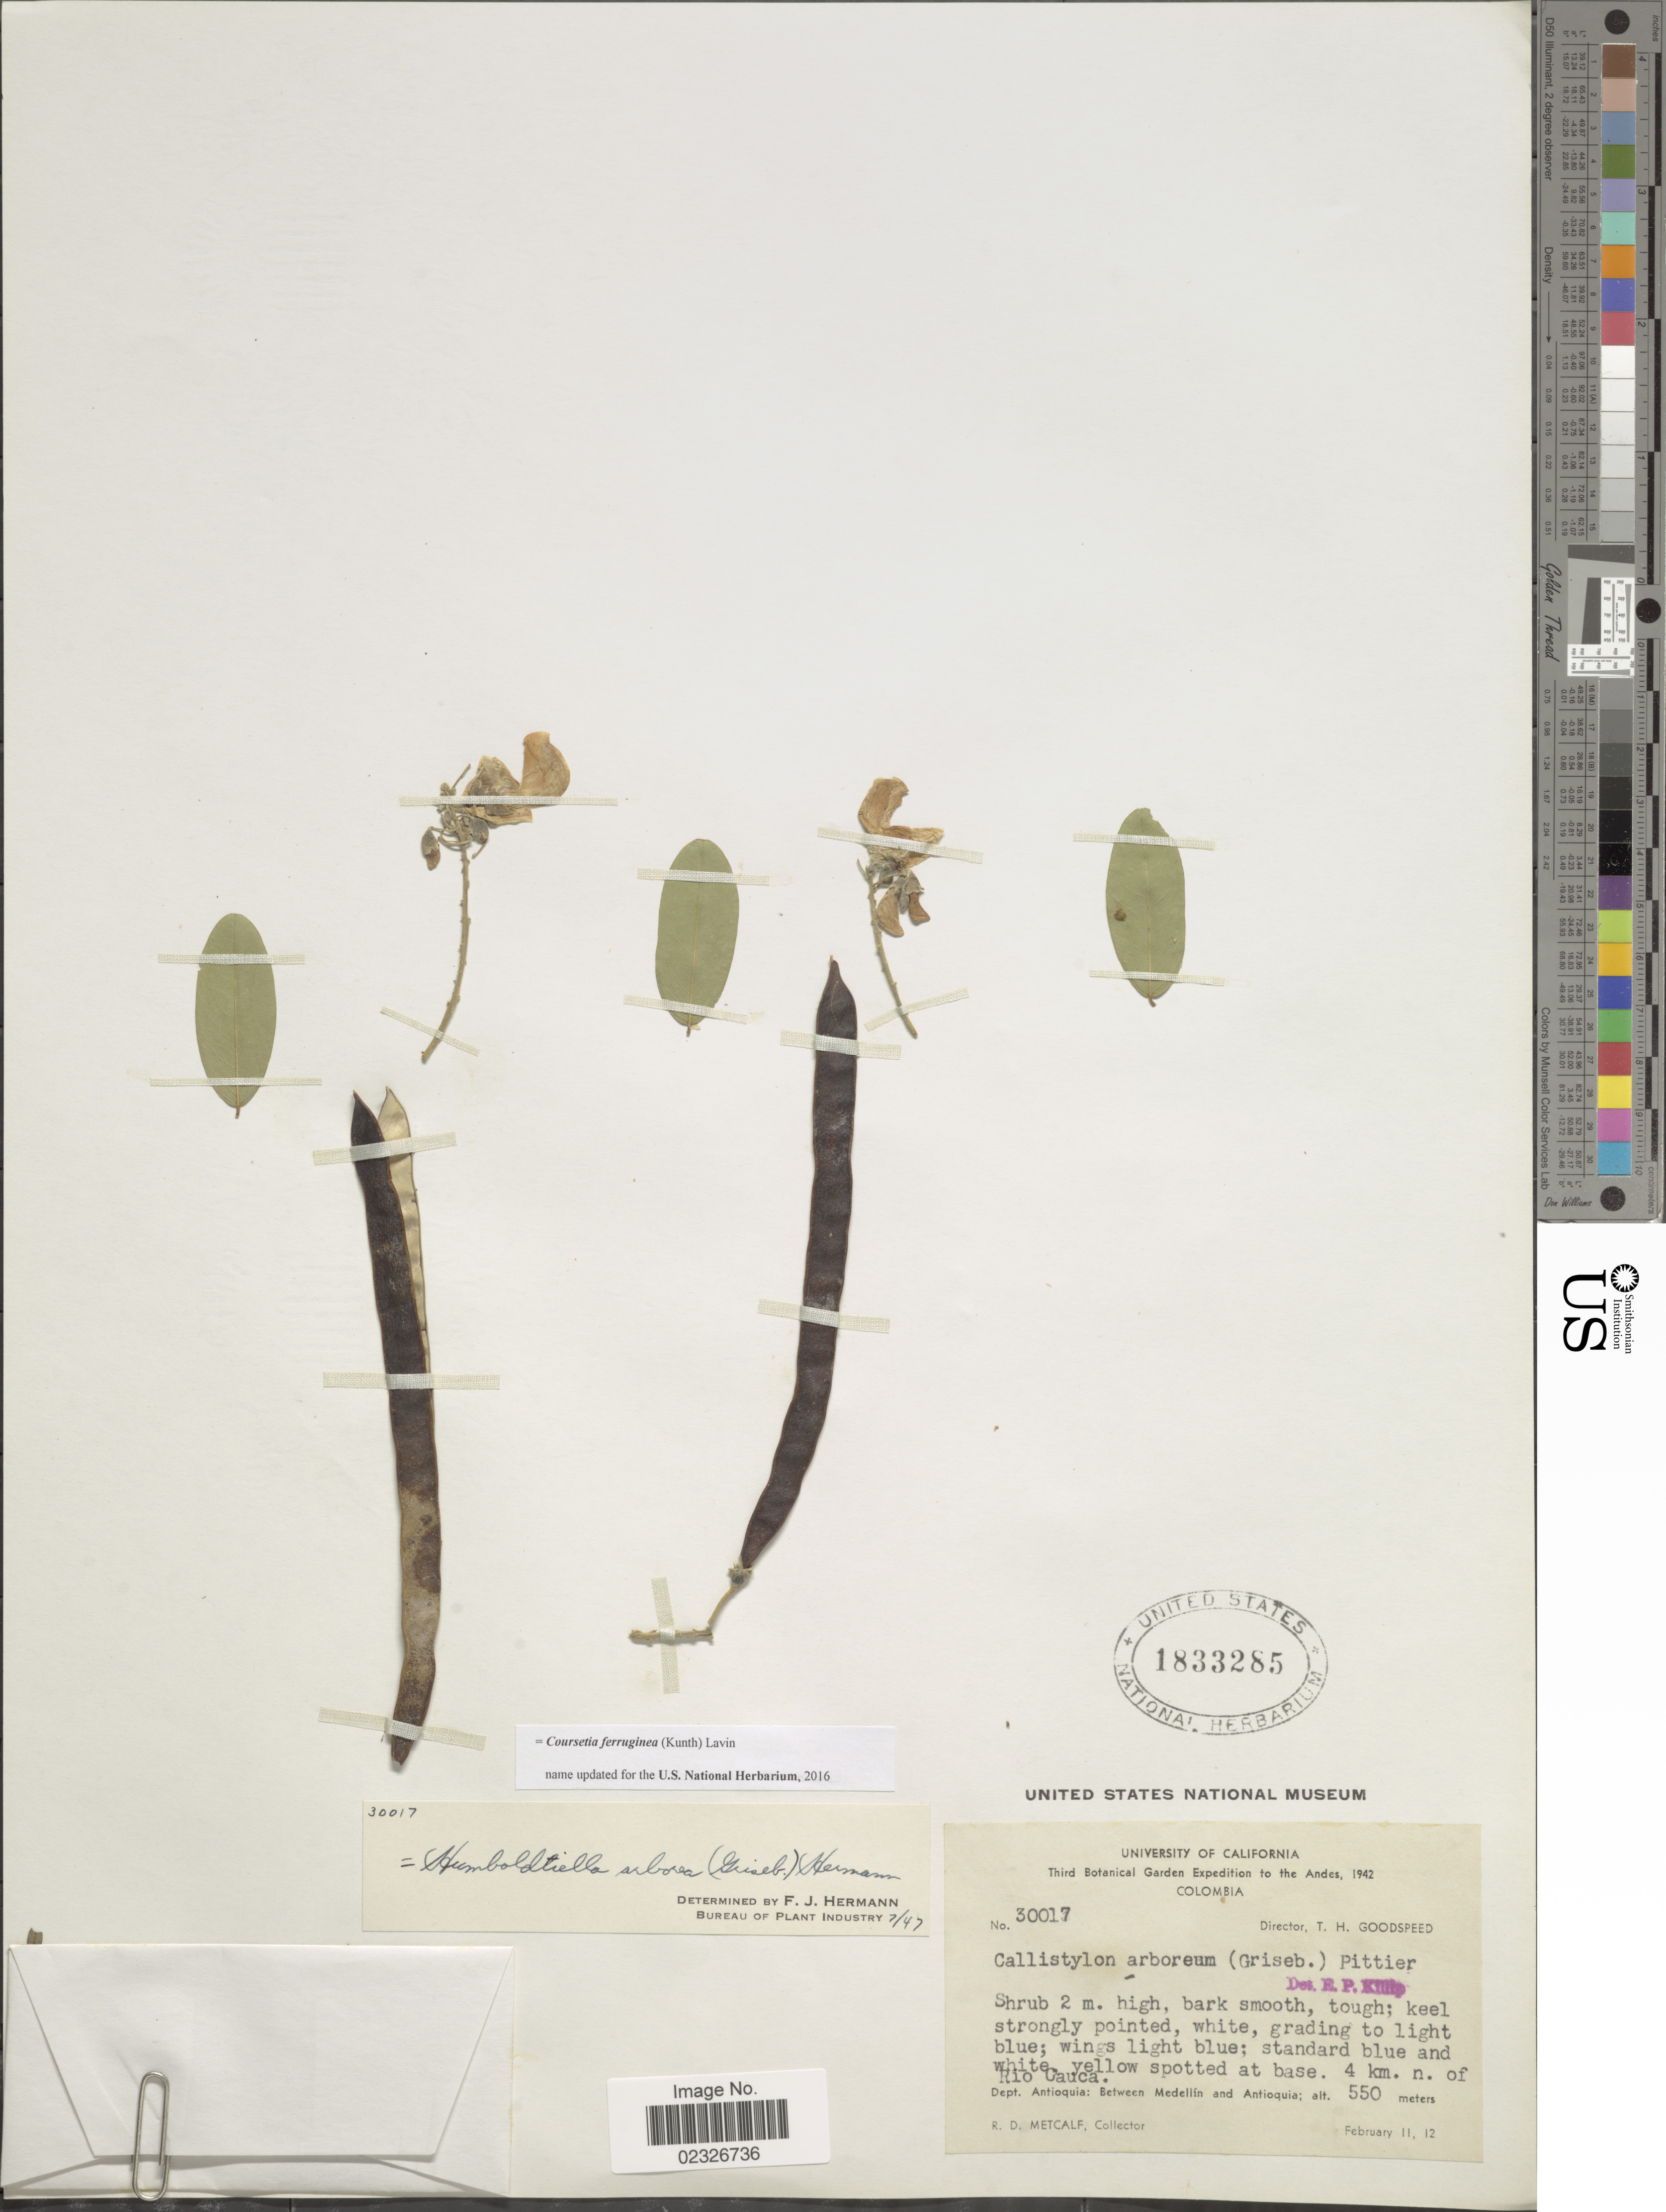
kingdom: Plantae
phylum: Tracheophyta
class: Magnoliopsida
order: Fabales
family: Fabaceae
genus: Coursetia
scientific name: Coursetia ferruginea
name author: (Kunth) Lavin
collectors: R. D. Metcalf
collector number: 30017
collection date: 1942-02-11/1942-02-12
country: Colombia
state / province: Antioquia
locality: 4 km. n. of Rio Cauca. Dept. Antioquia: Between Medellín and Antioquia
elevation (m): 550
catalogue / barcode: US 1833285